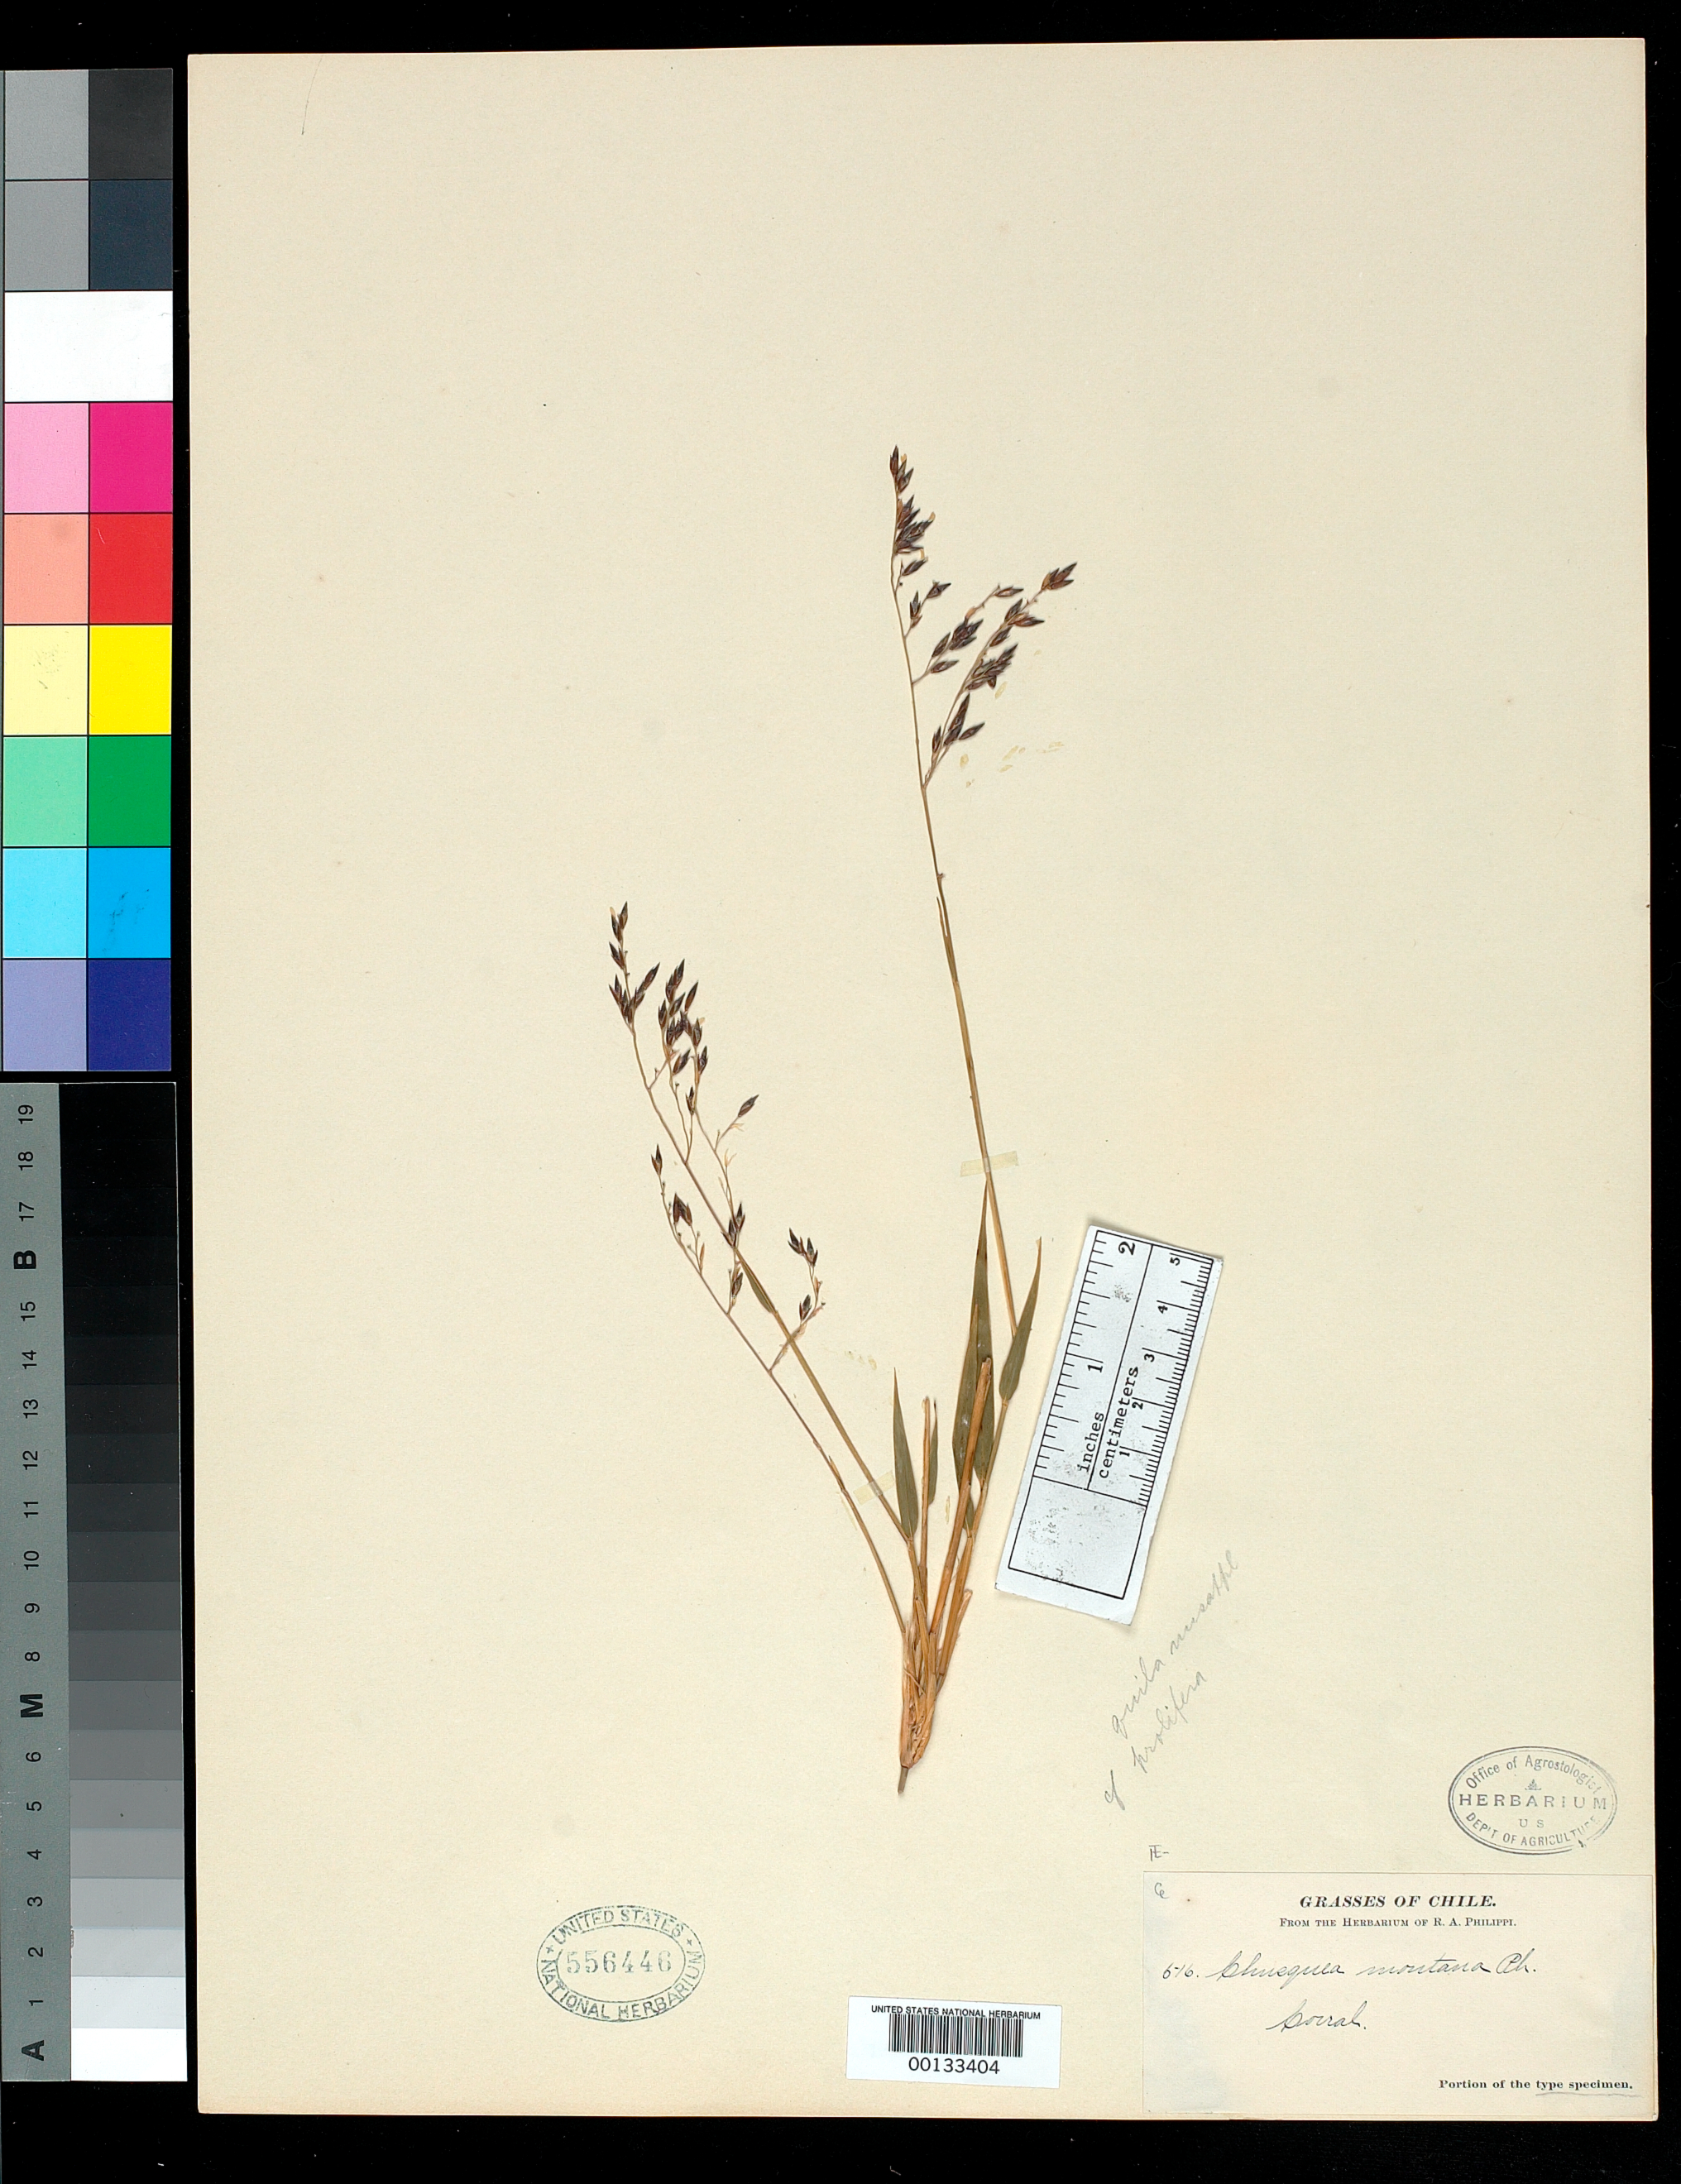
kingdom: Plantae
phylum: Tracheophyta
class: Liliopsida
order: Poales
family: Poaceae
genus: Chusquea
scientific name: Chusquea montana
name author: Phil.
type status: Type Material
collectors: R. A. Philippi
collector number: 516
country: Chile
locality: Corral.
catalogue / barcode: US 556446